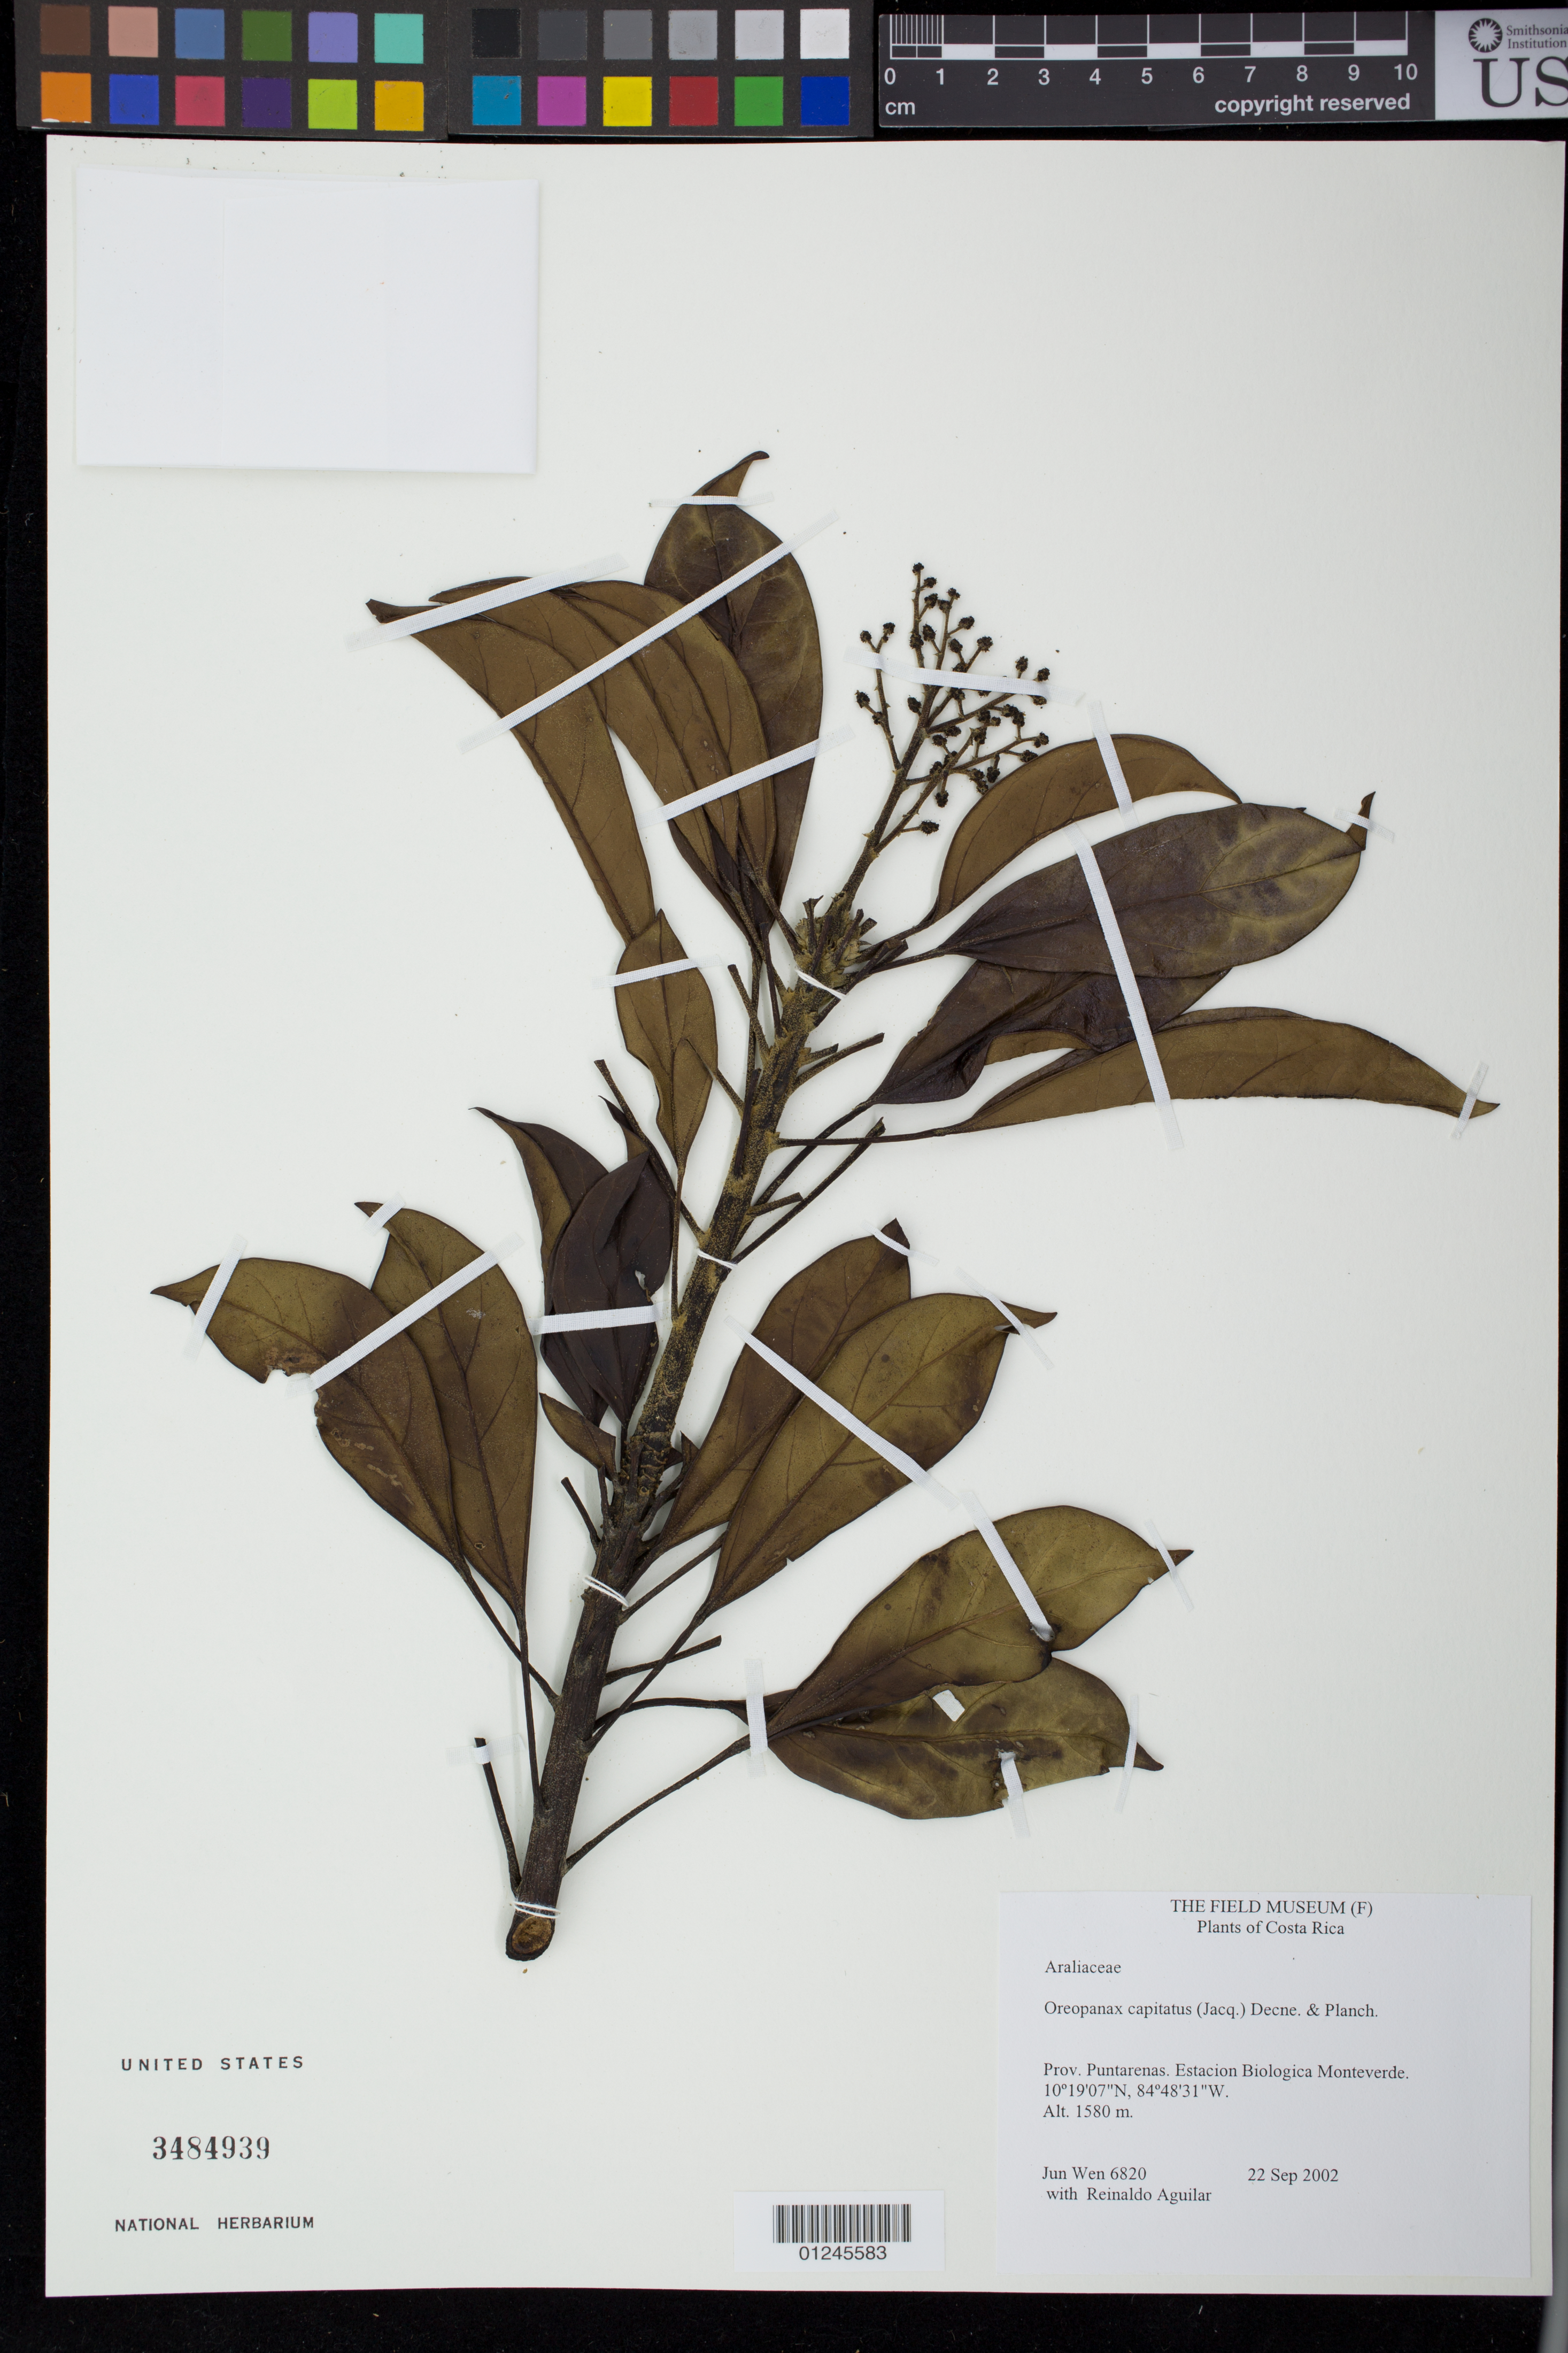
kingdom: Plantae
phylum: Tracheophyta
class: Magnoliopsida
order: Apiales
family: Araliaceae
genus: Oreopanax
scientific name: Oreopanax capitatus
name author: (Jacq.) Decne. & Planch.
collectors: J. Wen & R. Aguilar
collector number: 6820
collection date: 2002-09-22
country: Costa Rica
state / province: Puntarenas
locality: Estacion Biologica Monteverde.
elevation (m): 1580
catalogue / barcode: US 3484939